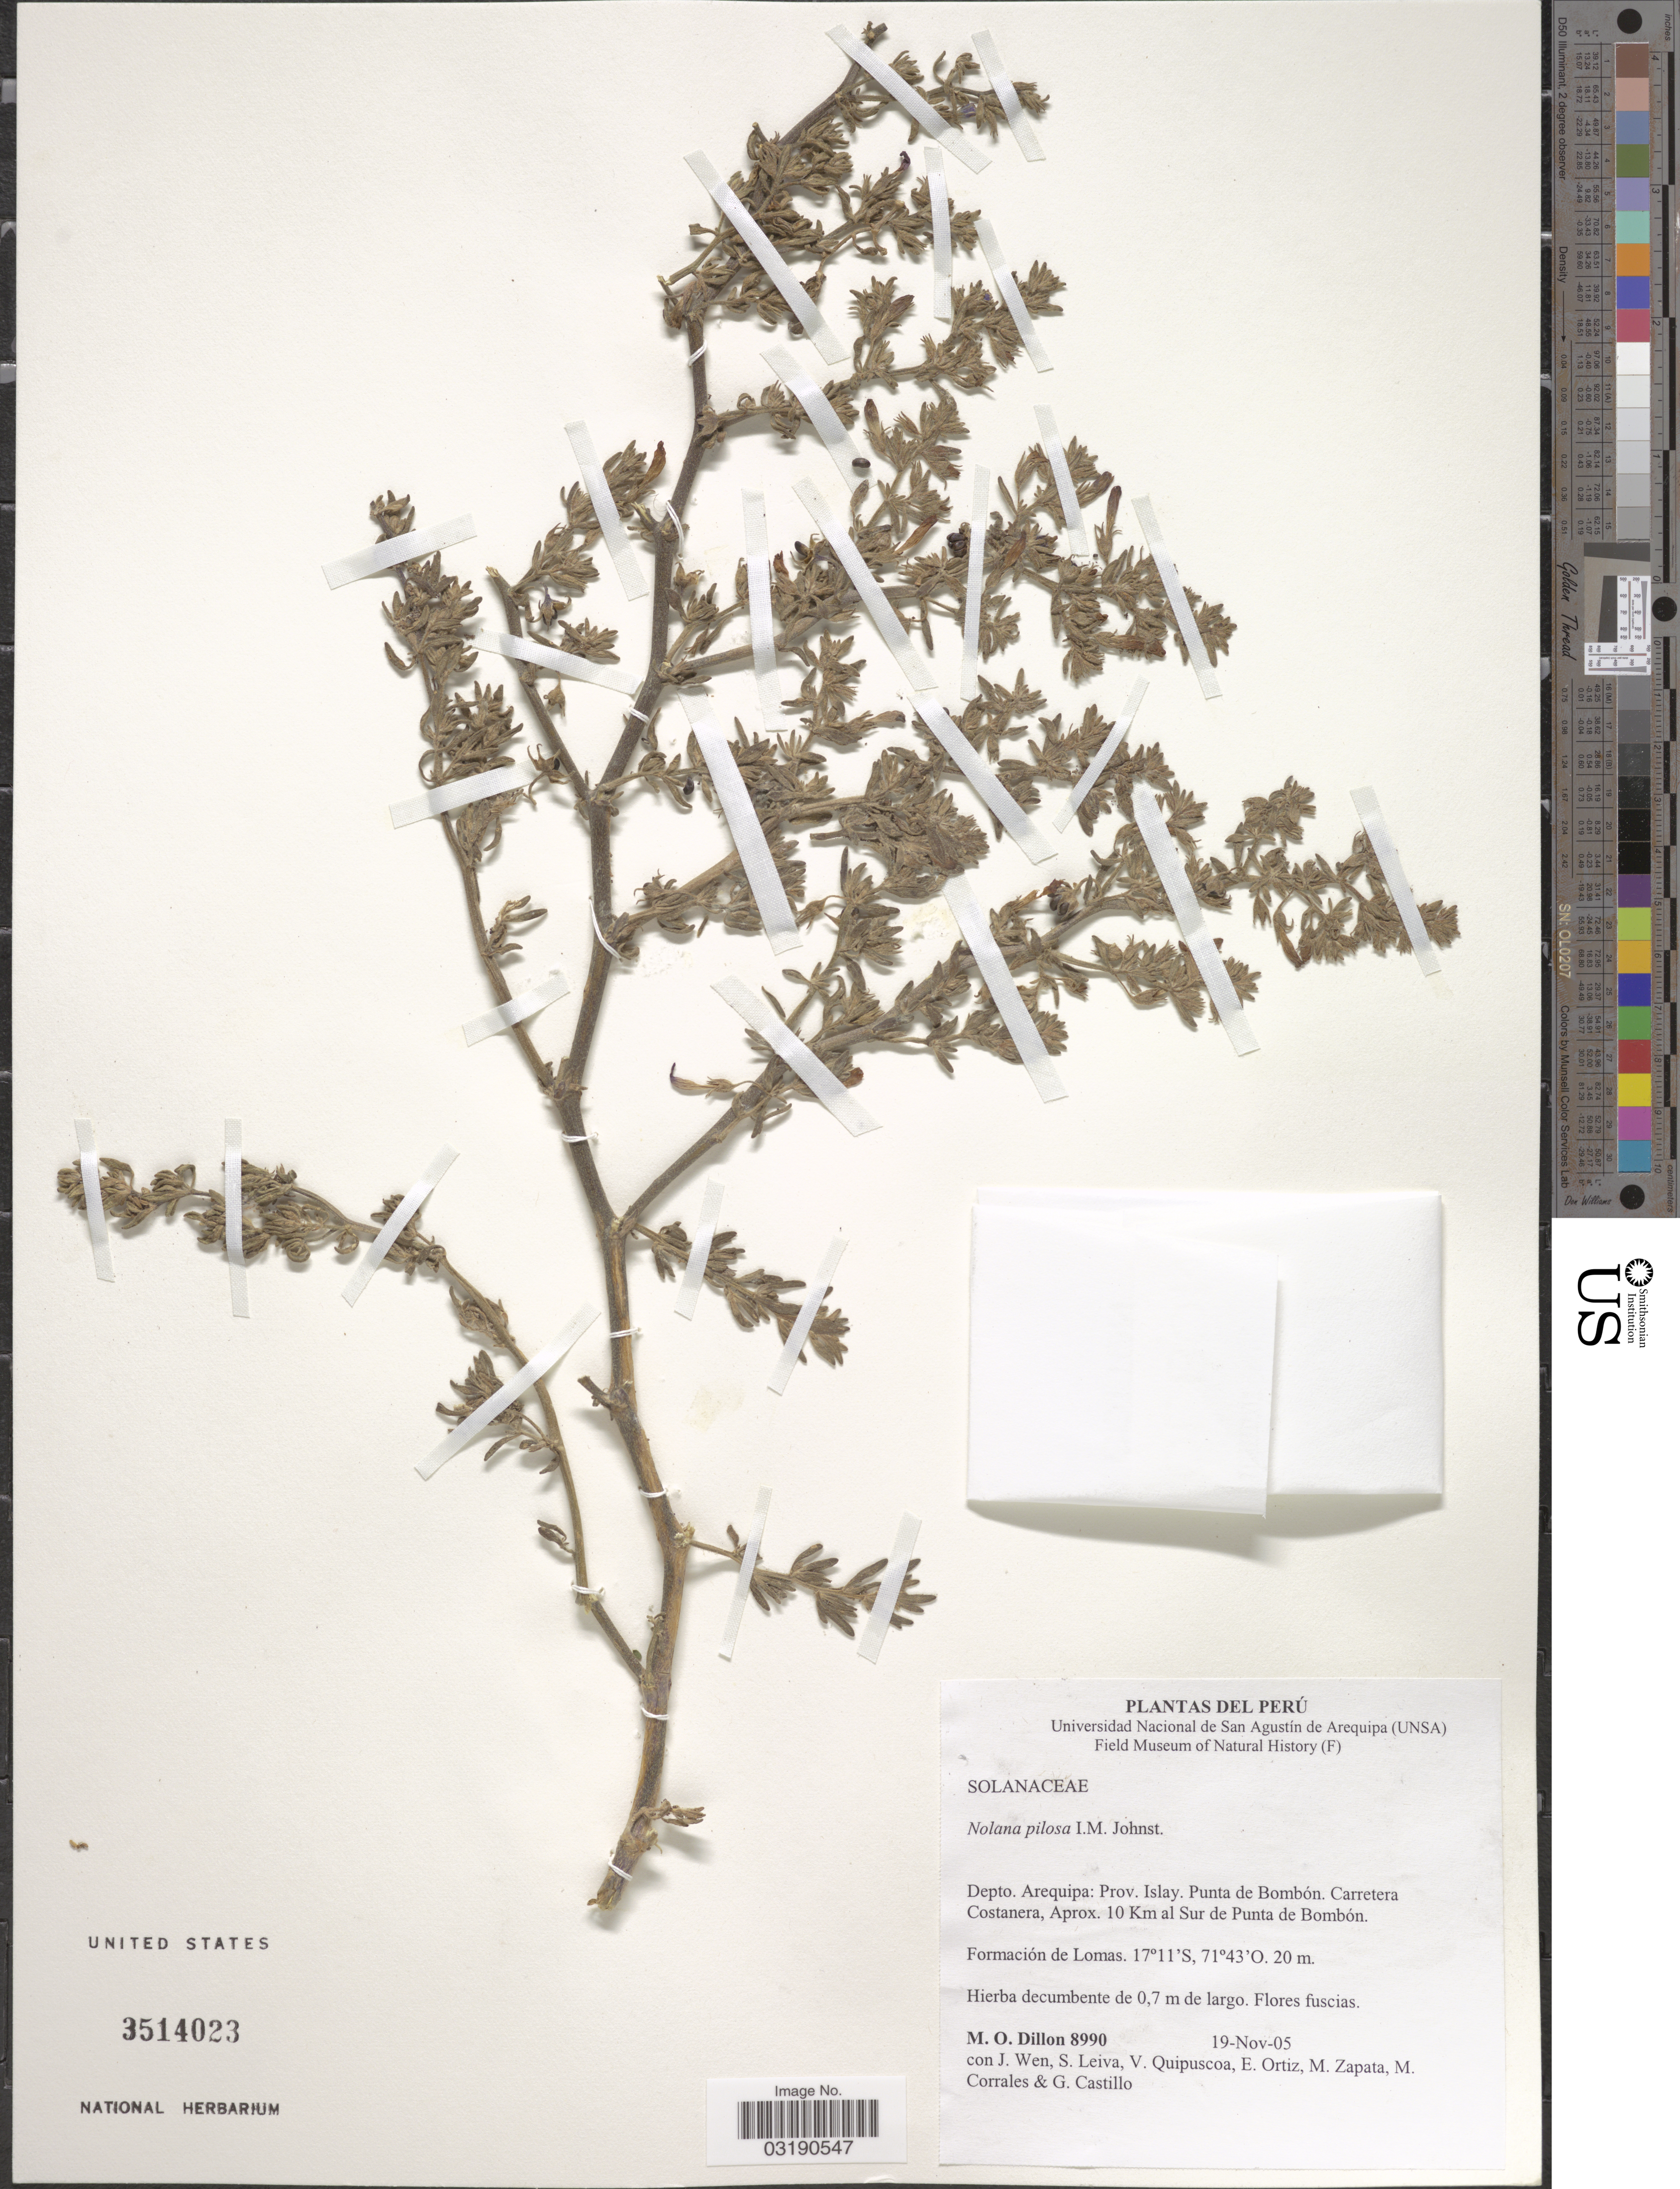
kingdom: Plantae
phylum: Tracheophyta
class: Magnoliopsida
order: Solanales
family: Solanaceae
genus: Nolana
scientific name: Nolana pilosa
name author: I.M. Johnst.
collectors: M. O. Dillon, J. Wen, S. Leiva, V. Quipuscoa & et al.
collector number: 8990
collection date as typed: Transcribed d/m/y: 19/11/5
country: Peru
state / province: Arequipa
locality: Depto. Arequipa: Prov. Islay, Punta de Bombón. Carretera Costanera, Aprox. 10 Km al Sur de Punta de Bombón.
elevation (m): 20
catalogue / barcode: US 3514023